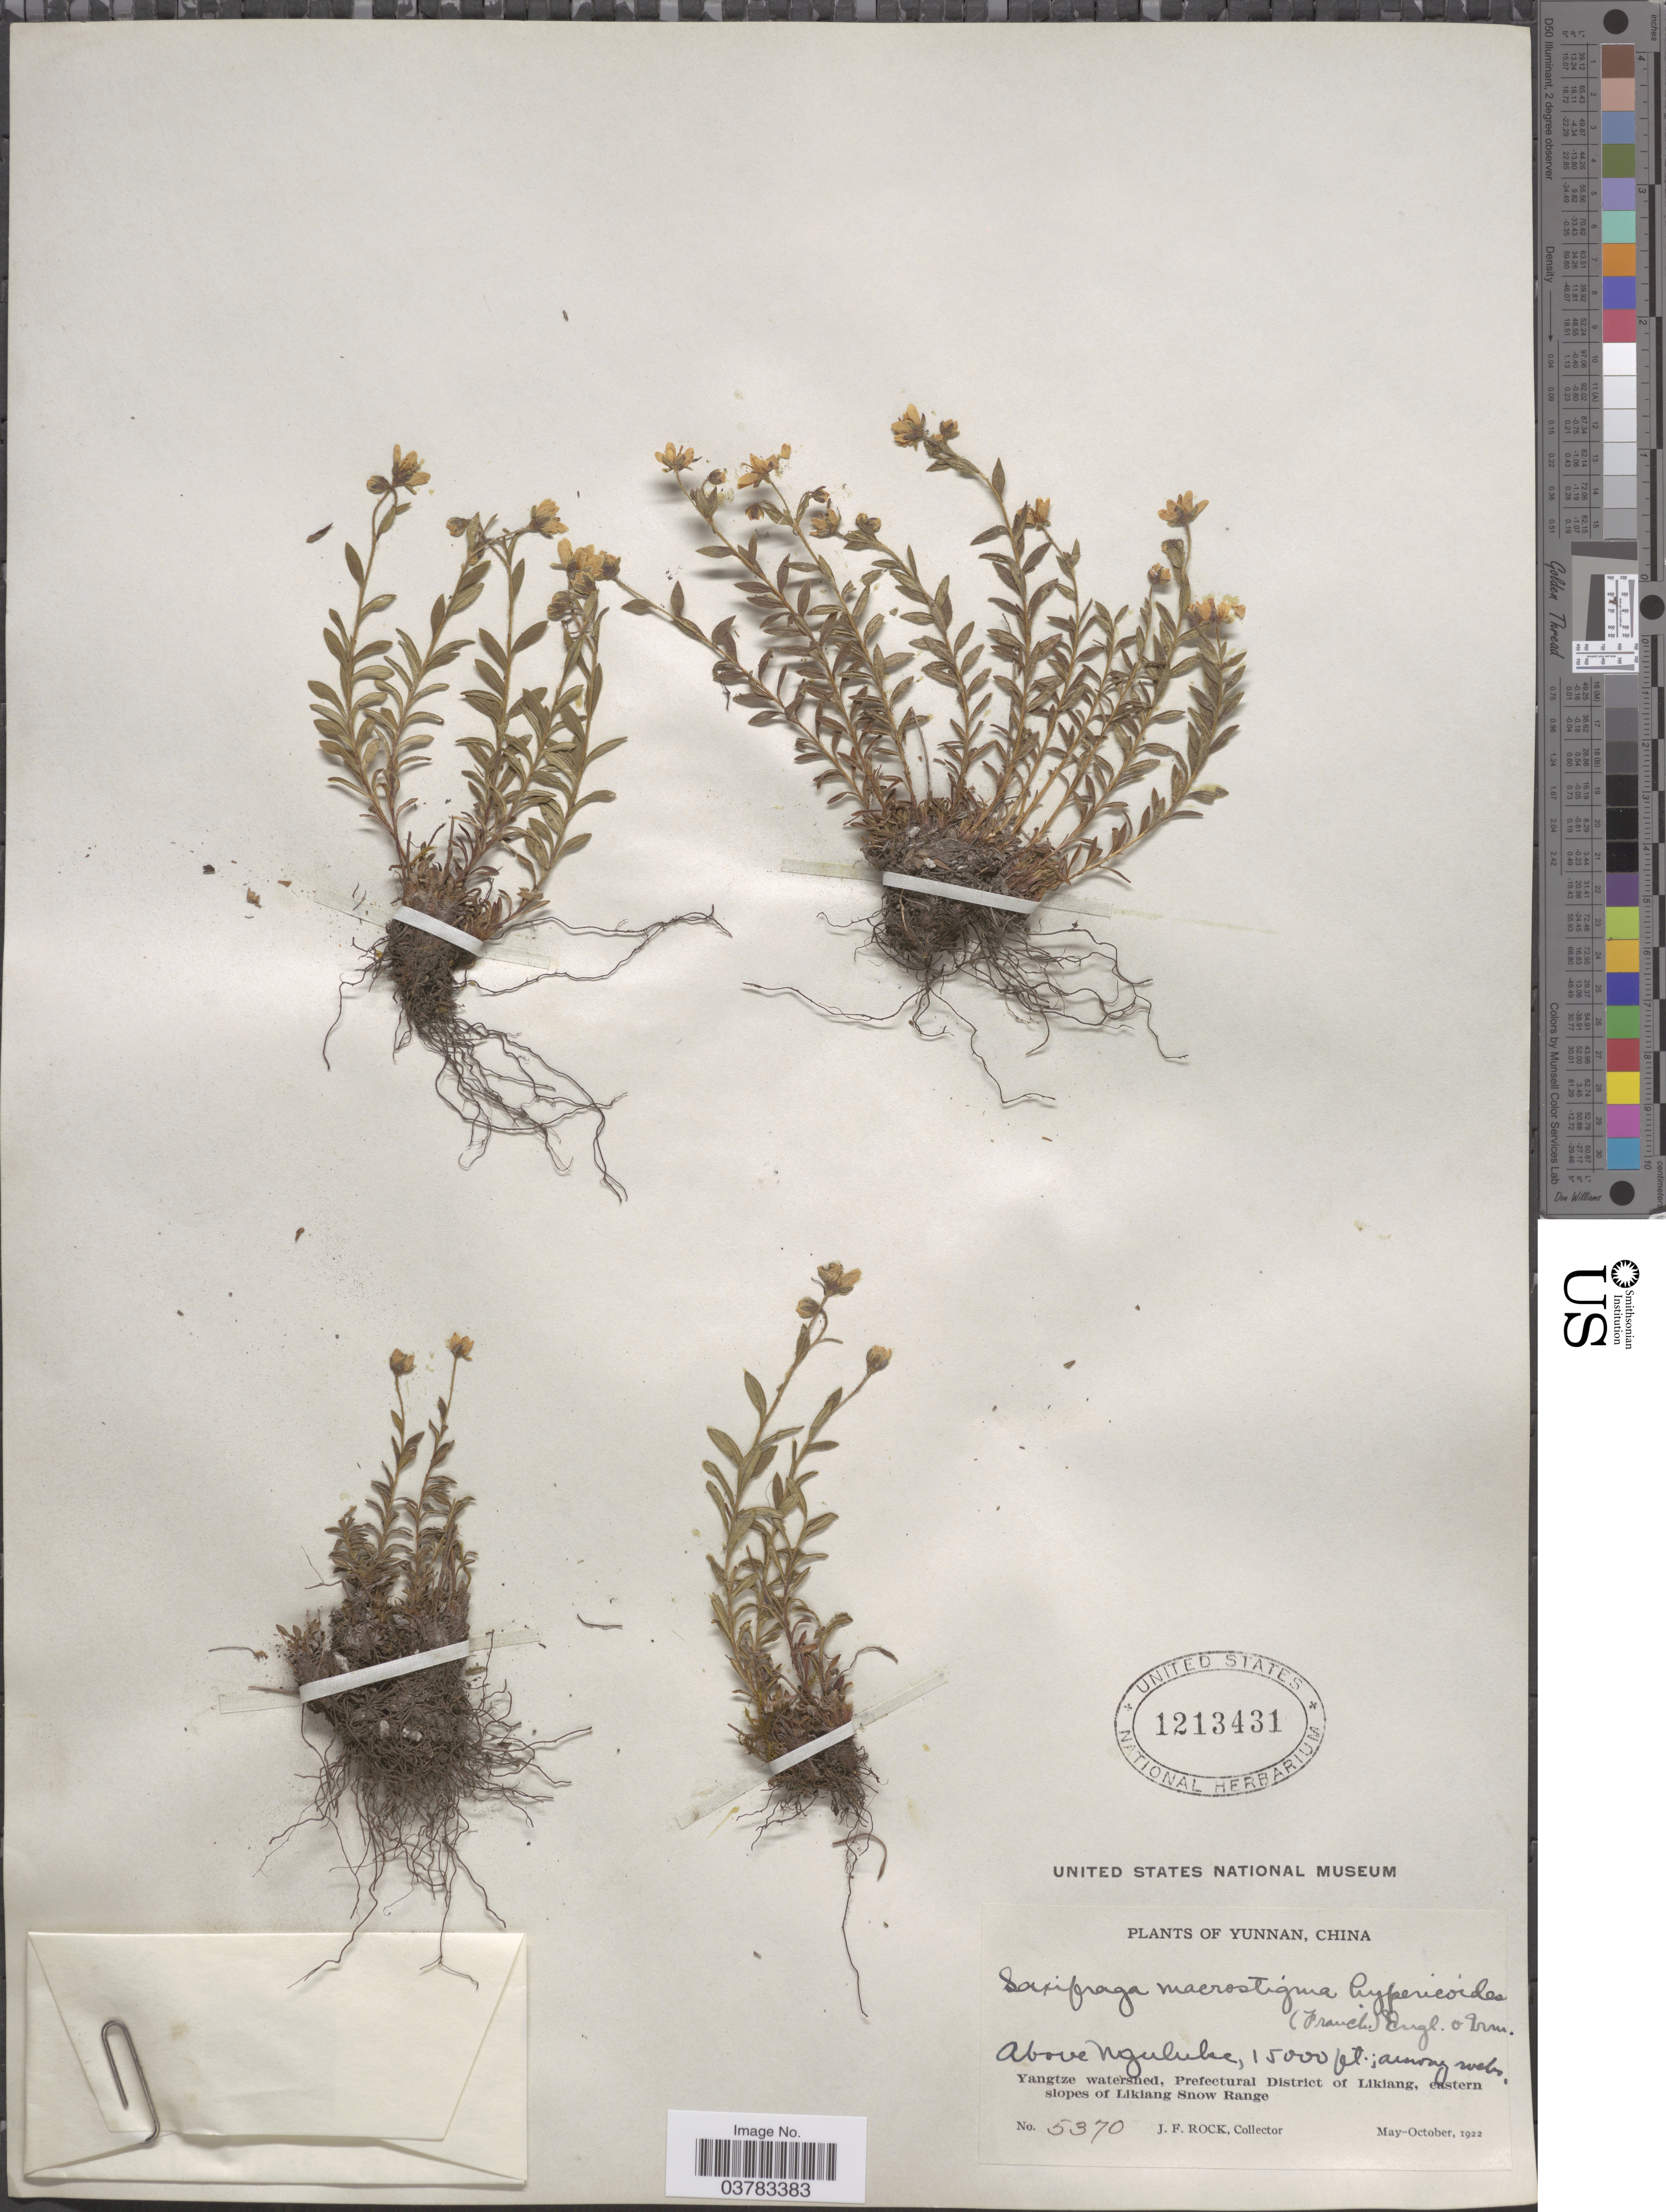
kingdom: Plantae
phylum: Tracheophyta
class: Magnoliopsida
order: Saxifragales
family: Saxifragaceae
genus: Saxifraga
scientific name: Saxifraga macrostigma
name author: Franch.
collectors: J. Rock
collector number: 5370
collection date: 1922-05/1922-10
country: China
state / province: Yunnan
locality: Above Nguluke. Yangtze watershed, Prefectural District of Likiang, eastern slopes of Likiang Snow Range.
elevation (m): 4572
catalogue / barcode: US 1213431